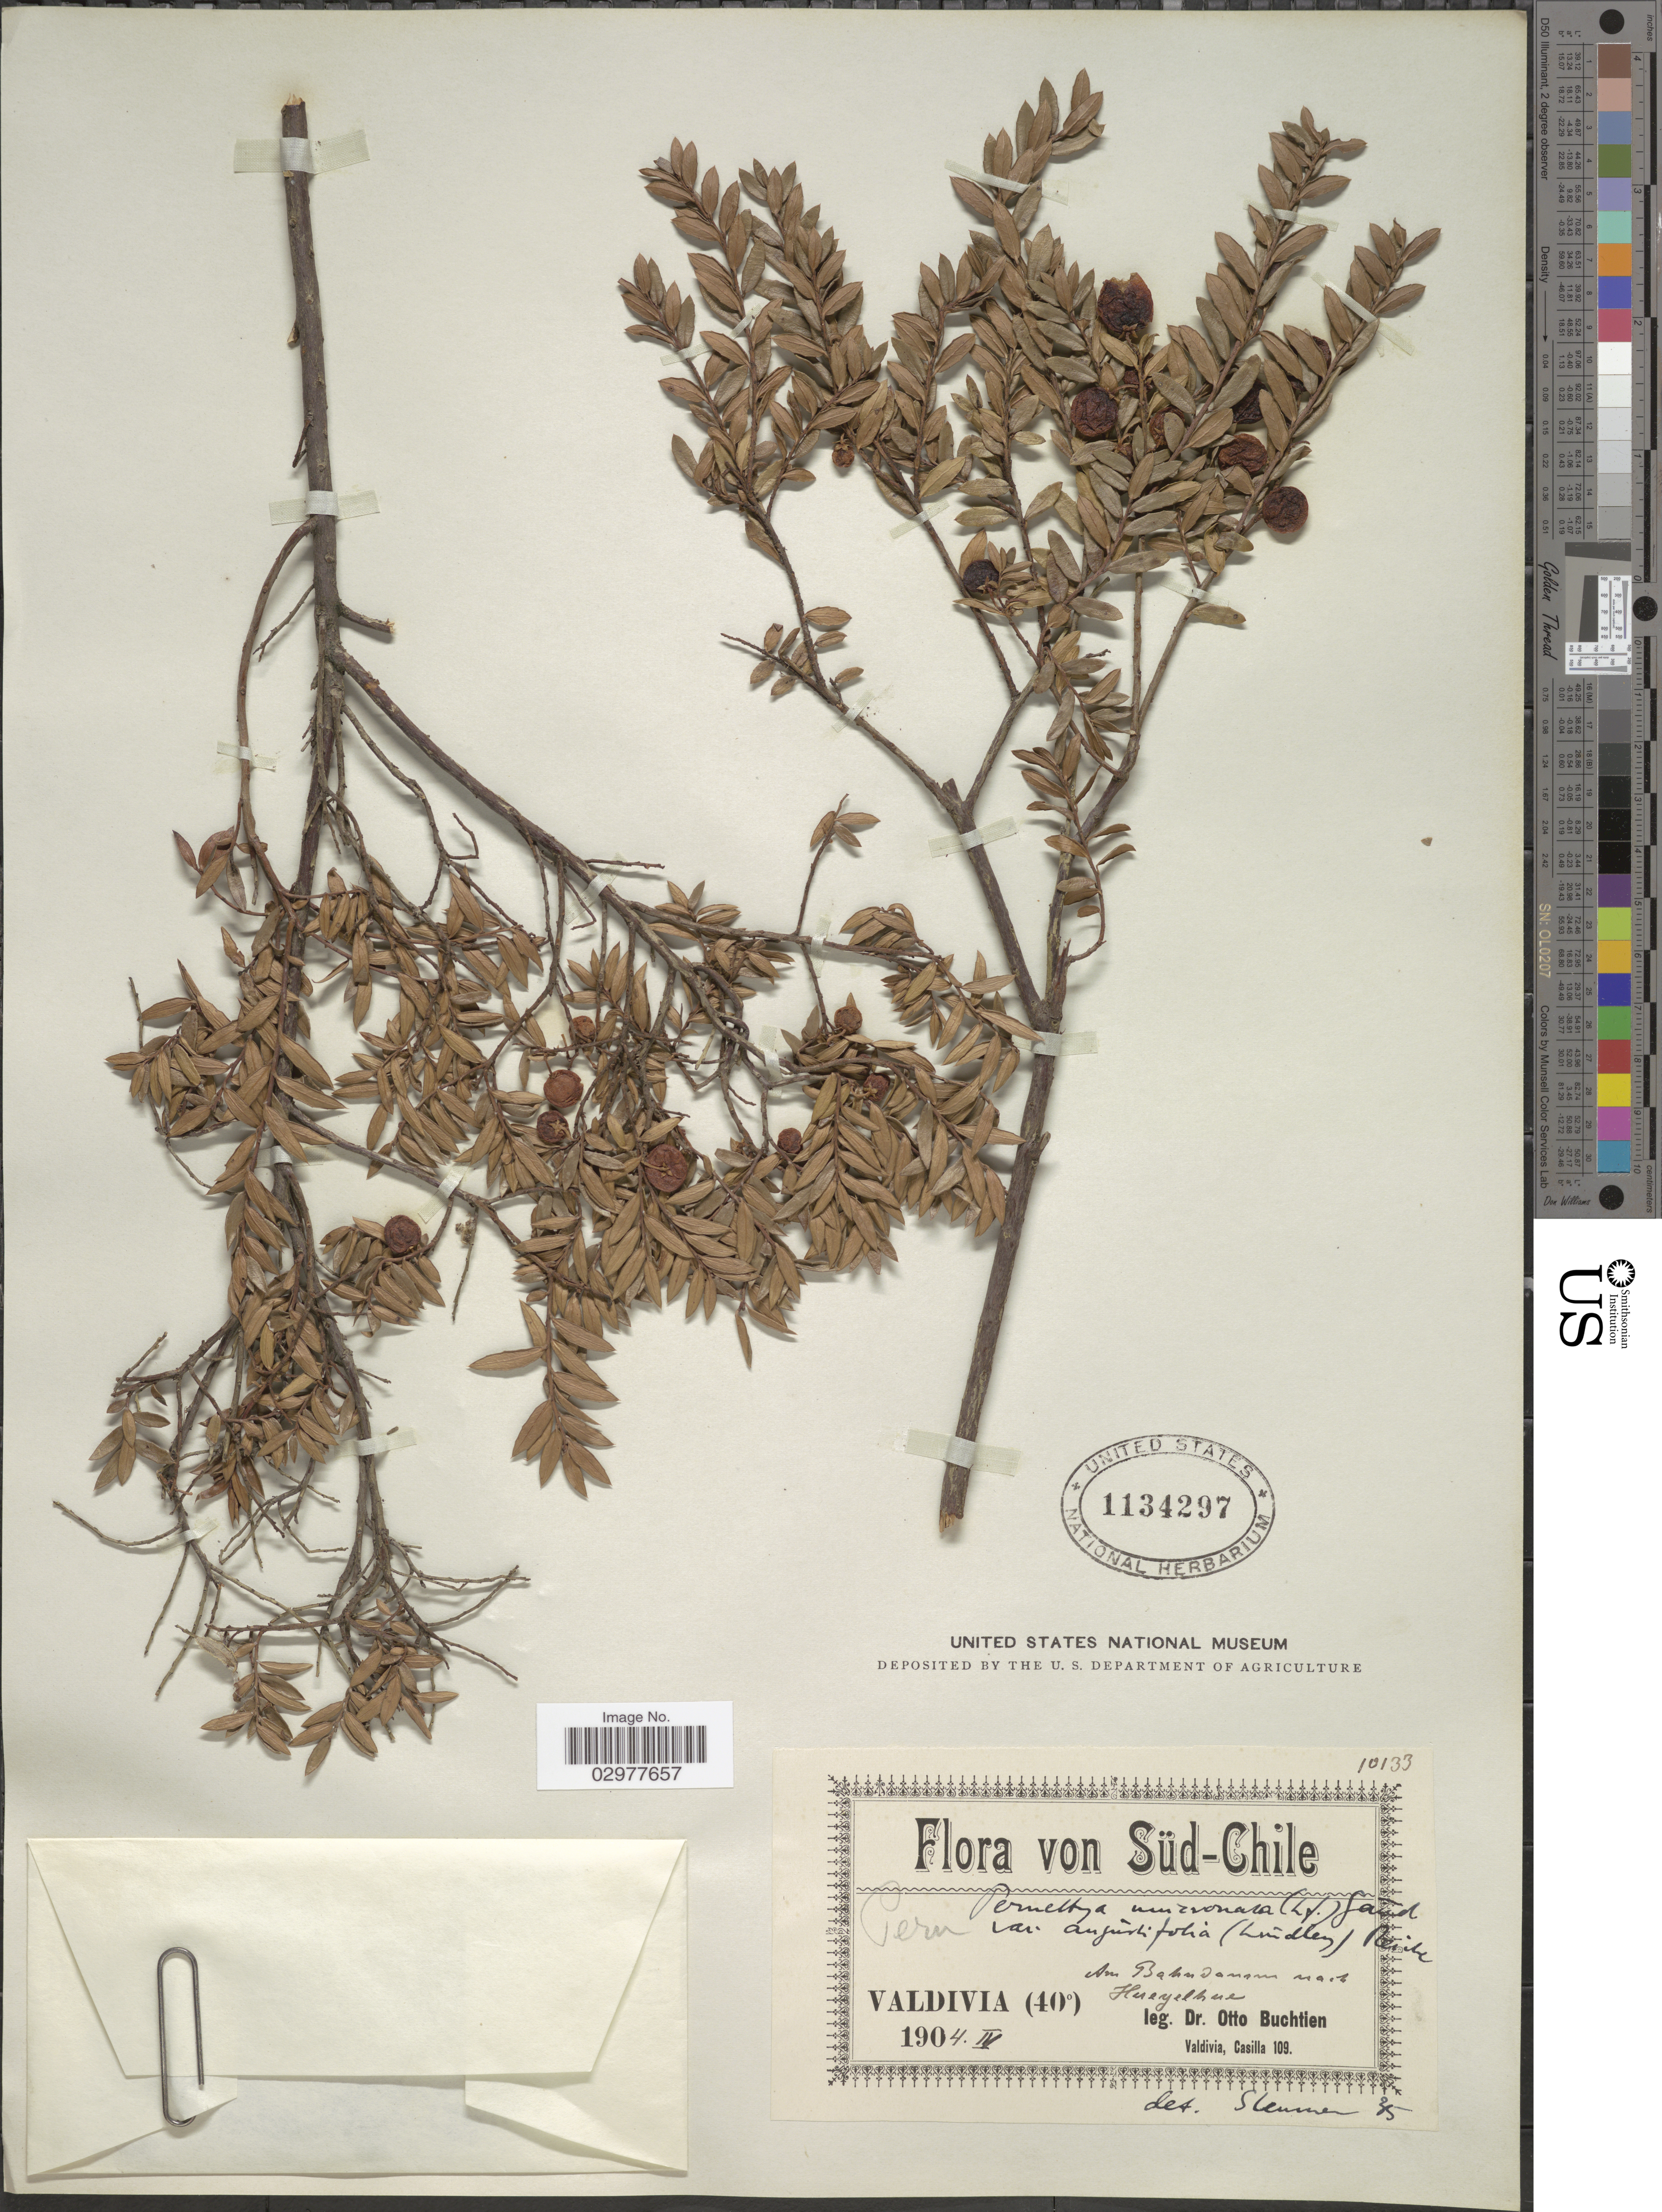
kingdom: Plantae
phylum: Tracheophyta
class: Magnoliopsida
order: Ericales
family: Ericaceae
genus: Pernettya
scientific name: Pernettya mucronata var. angustifolia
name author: (Lindl.) Reiche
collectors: O. Buchtien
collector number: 10133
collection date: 1904-04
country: Chile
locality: Süd-Chile, Valdivia (40°) Am bahndamm nach Hueyelhue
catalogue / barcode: US 1134297